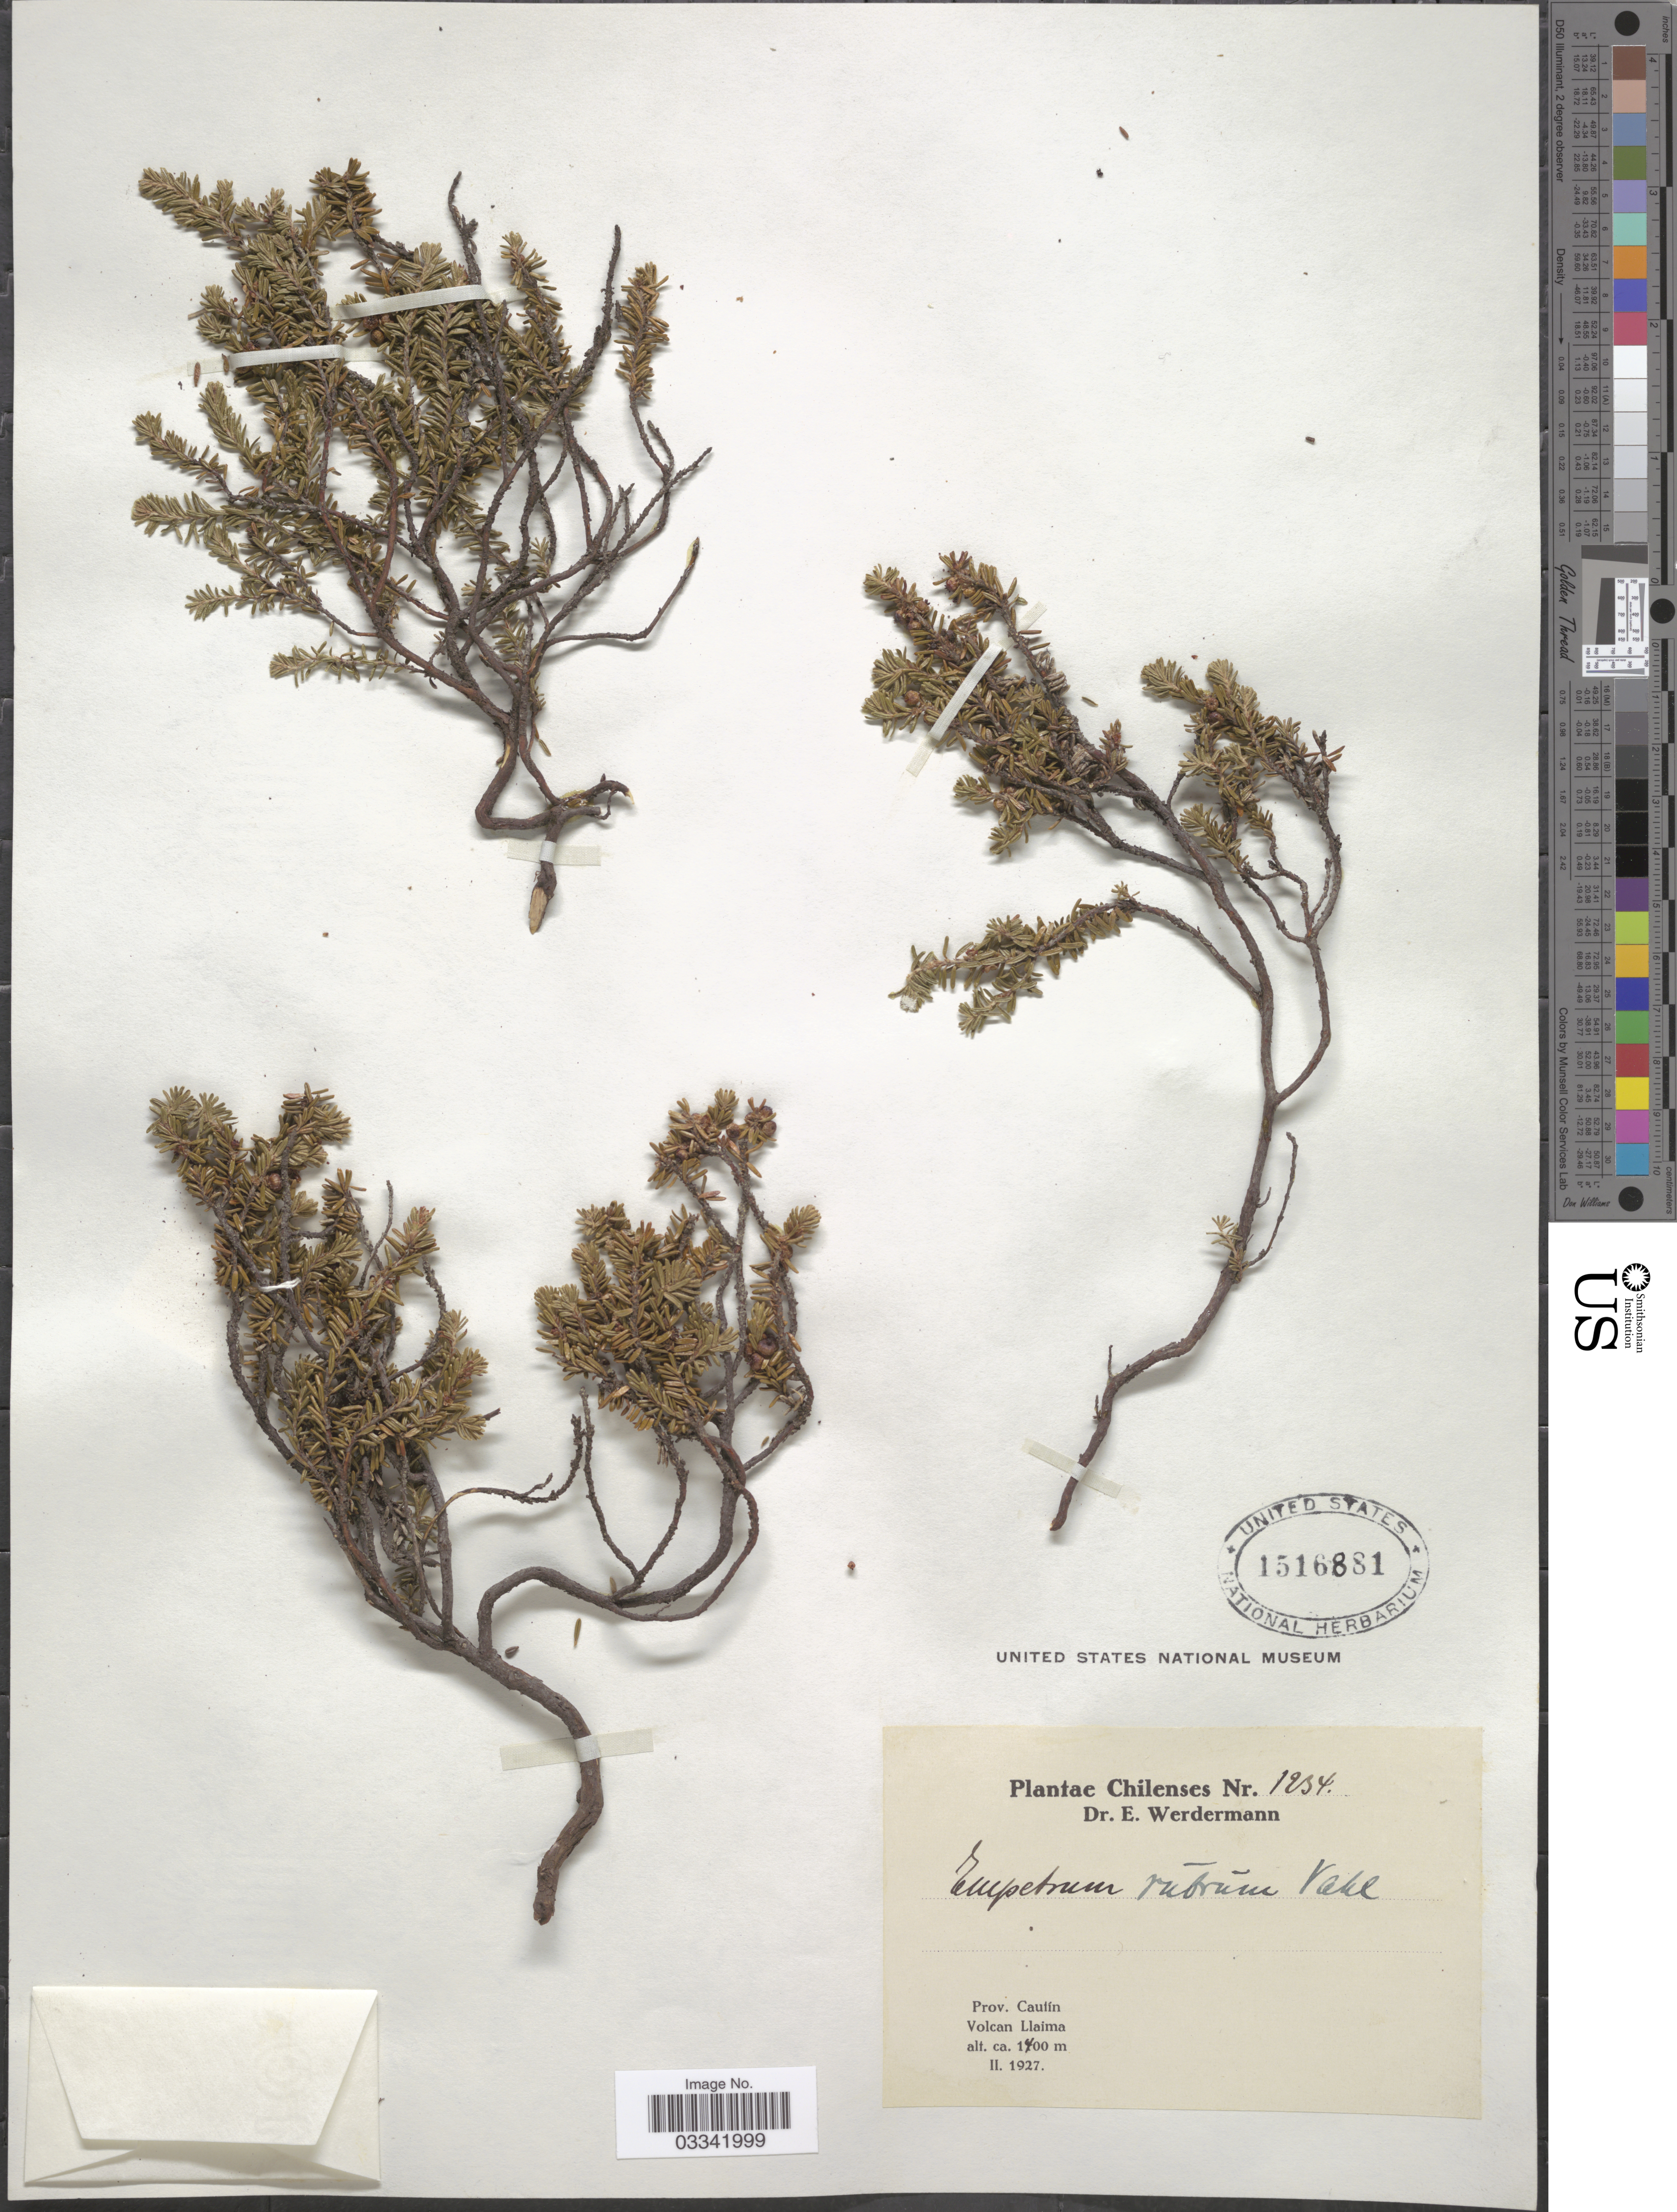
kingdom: Plantae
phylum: Tracheophyta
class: Magnoliopsida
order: Ericales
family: Ericaceae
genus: Empetrum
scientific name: Empetrum rubrum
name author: Vahl ex Willd.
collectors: E. Werdermann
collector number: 1234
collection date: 1927-02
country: Chile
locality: Prov. Cautín, Volcan Llaima.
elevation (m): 1400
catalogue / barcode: US 1516881